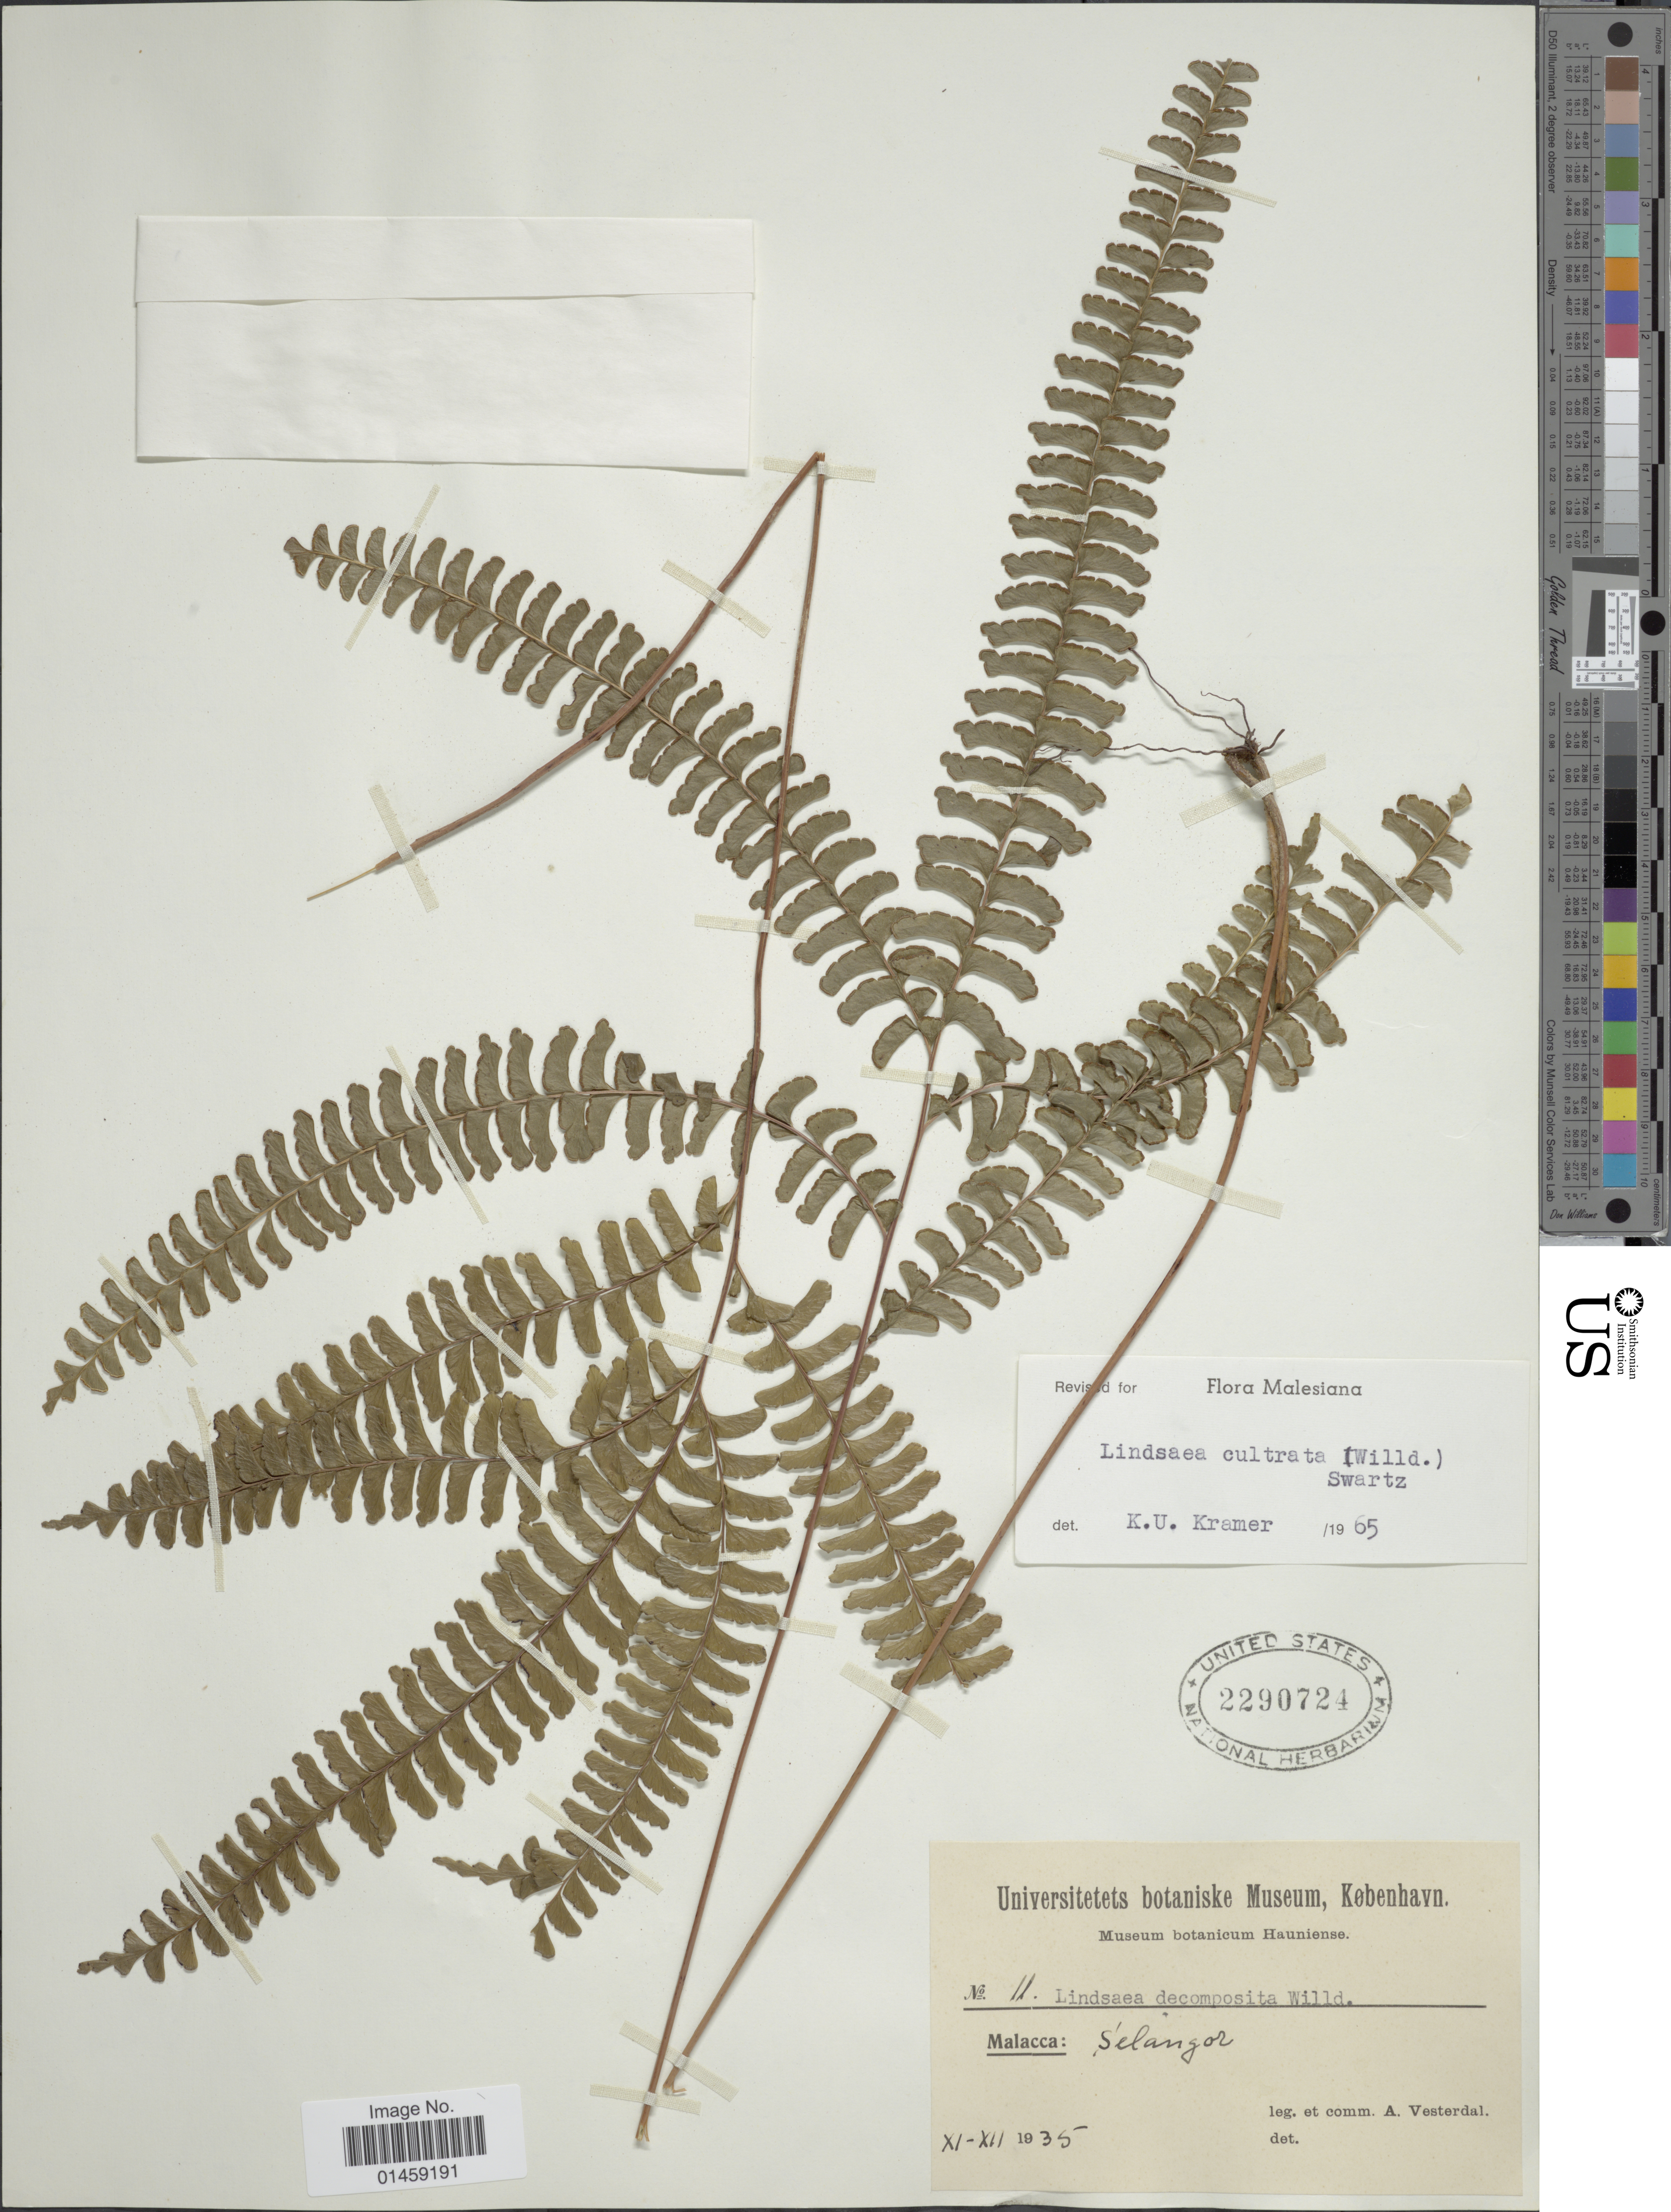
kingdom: Plantae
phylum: Tracheophyta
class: Polypodiopsida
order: Polypodiales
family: Lindsaeaceae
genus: Lindsaea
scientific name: Lindsaea odorata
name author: Roxb.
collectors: A. Vesterdal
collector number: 12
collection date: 1935-11/1935-12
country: Malaysia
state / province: Selangor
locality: Malacca.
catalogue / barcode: US 2290724